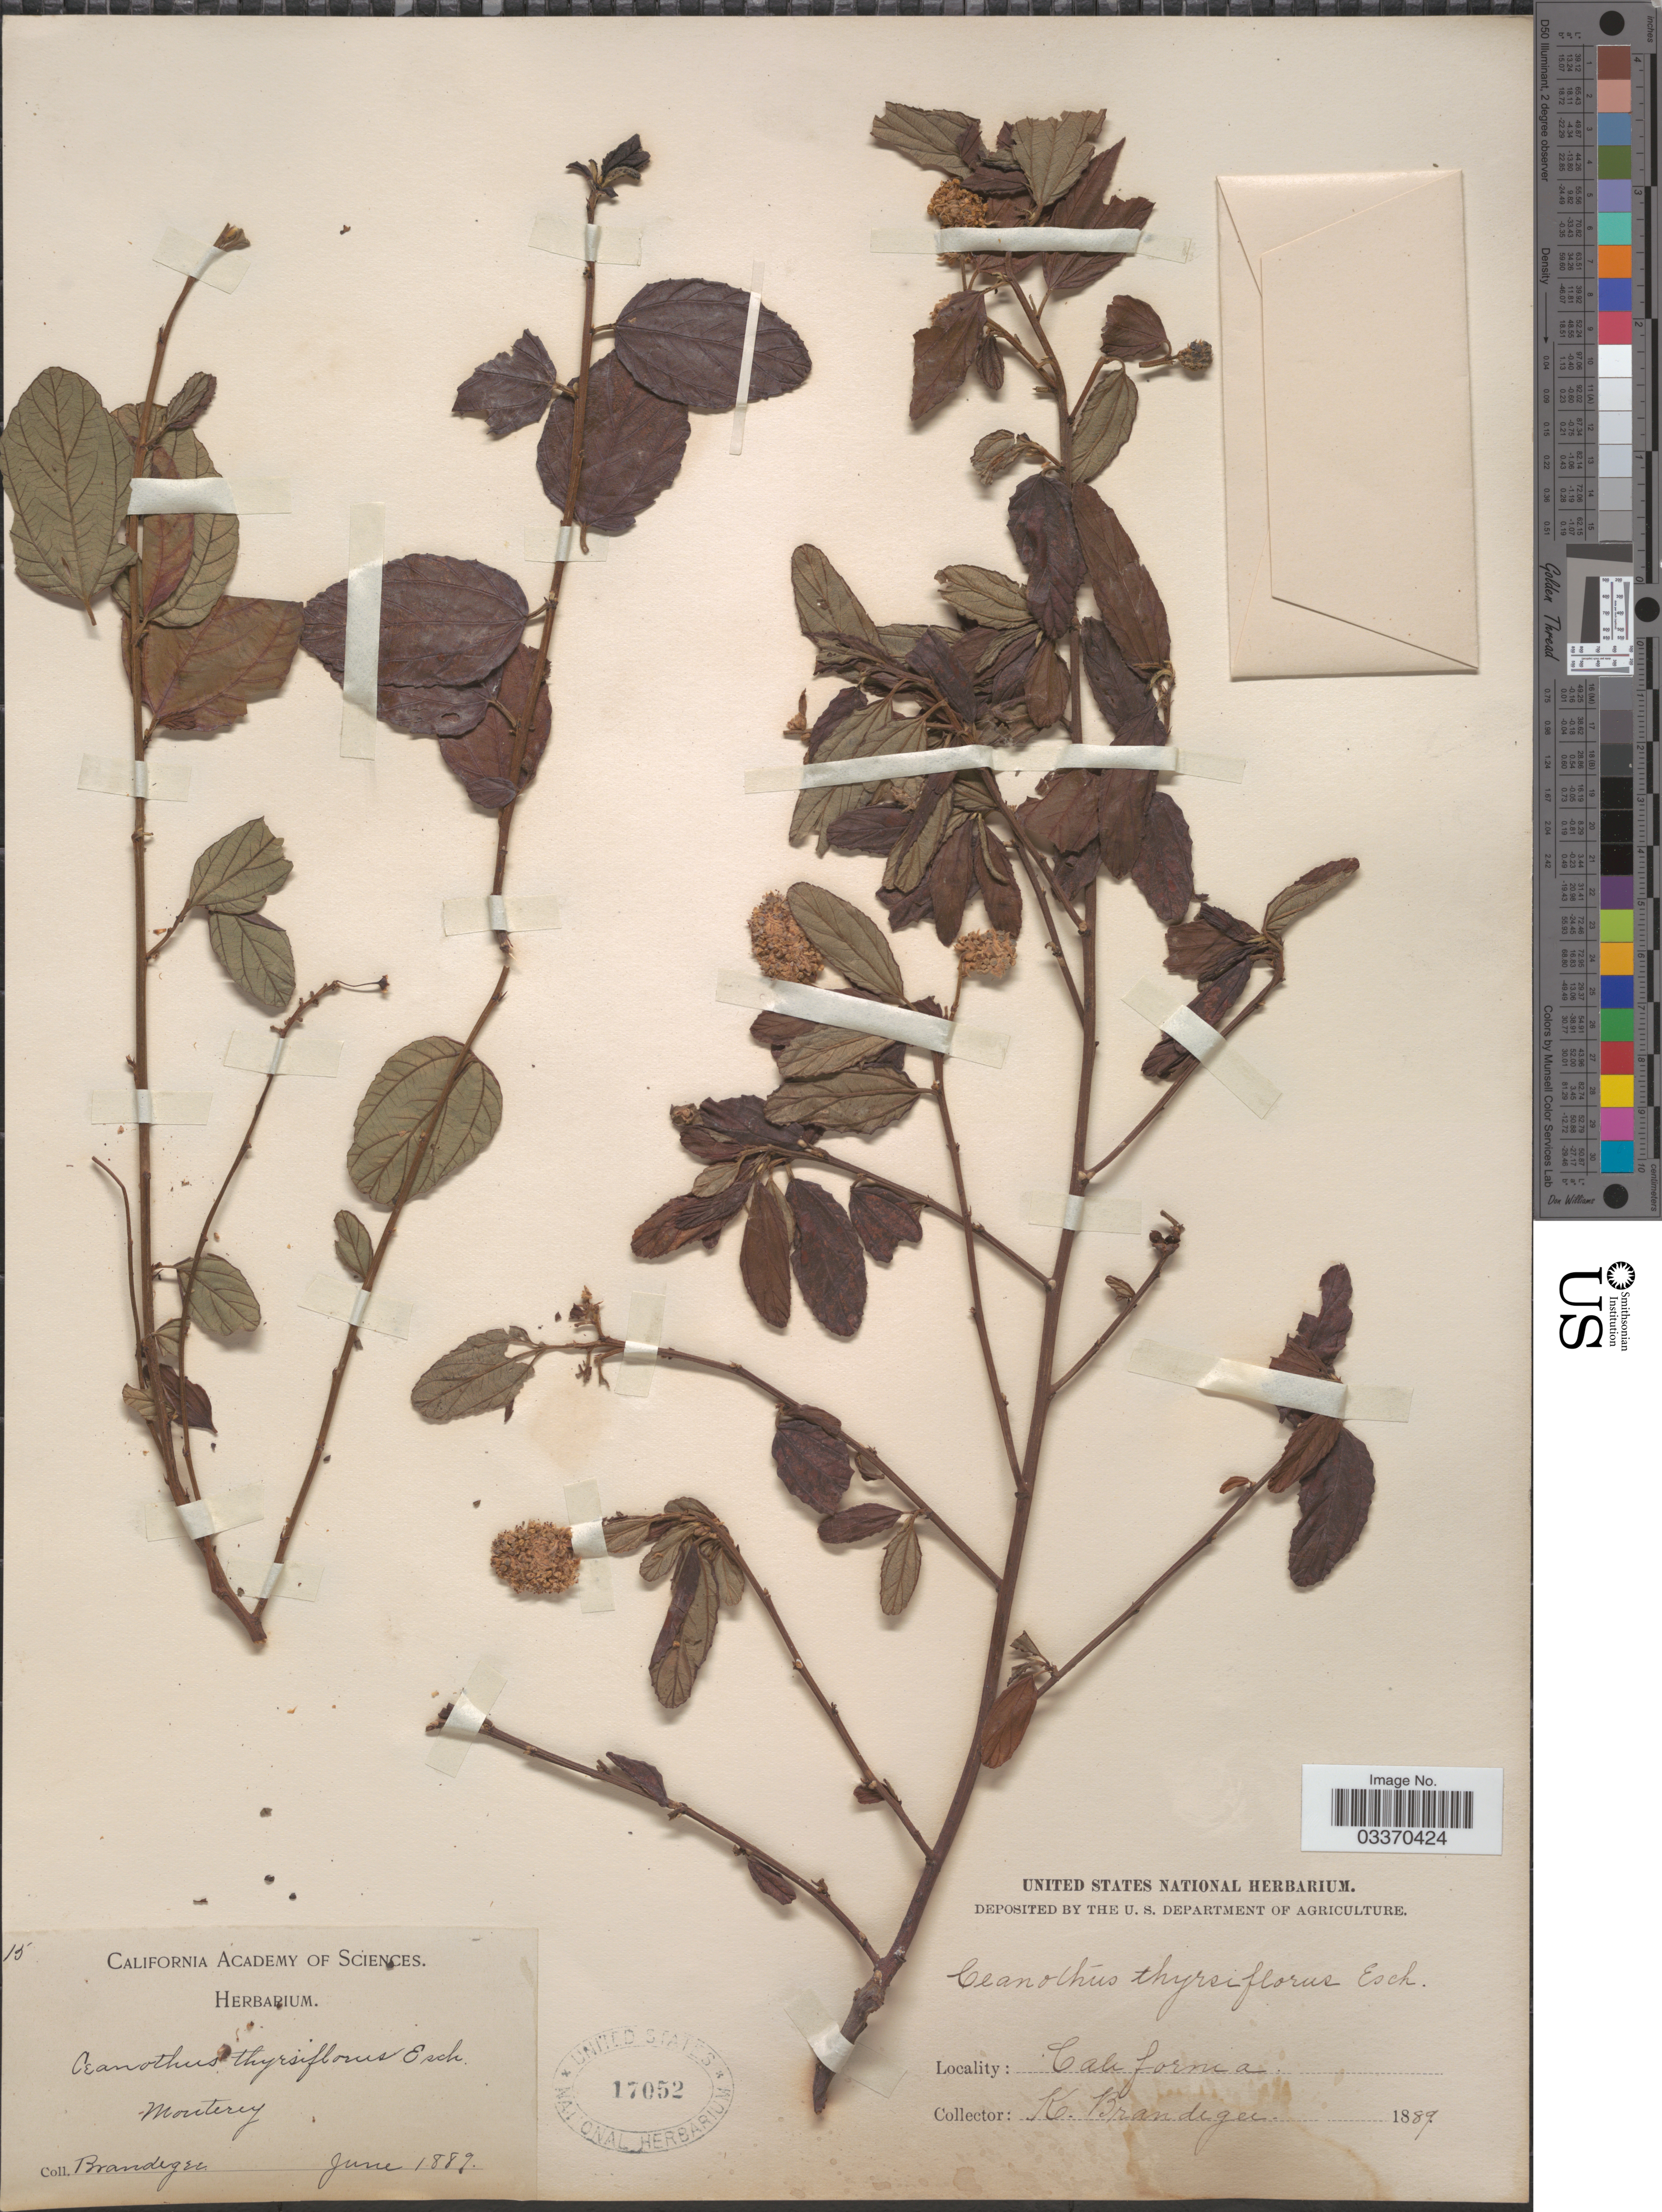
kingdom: Plantae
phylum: Tracheophyta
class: Magnoliopsida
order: Rosales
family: Rhamnaceae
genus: Ceanothus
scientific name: Ceanothus thyrsiflorus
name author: Eschsch.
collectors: K. Brandegee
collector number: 15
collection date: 1889-06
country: United States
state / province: California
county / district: Monterey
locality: Monterey.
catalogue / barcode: US 17052